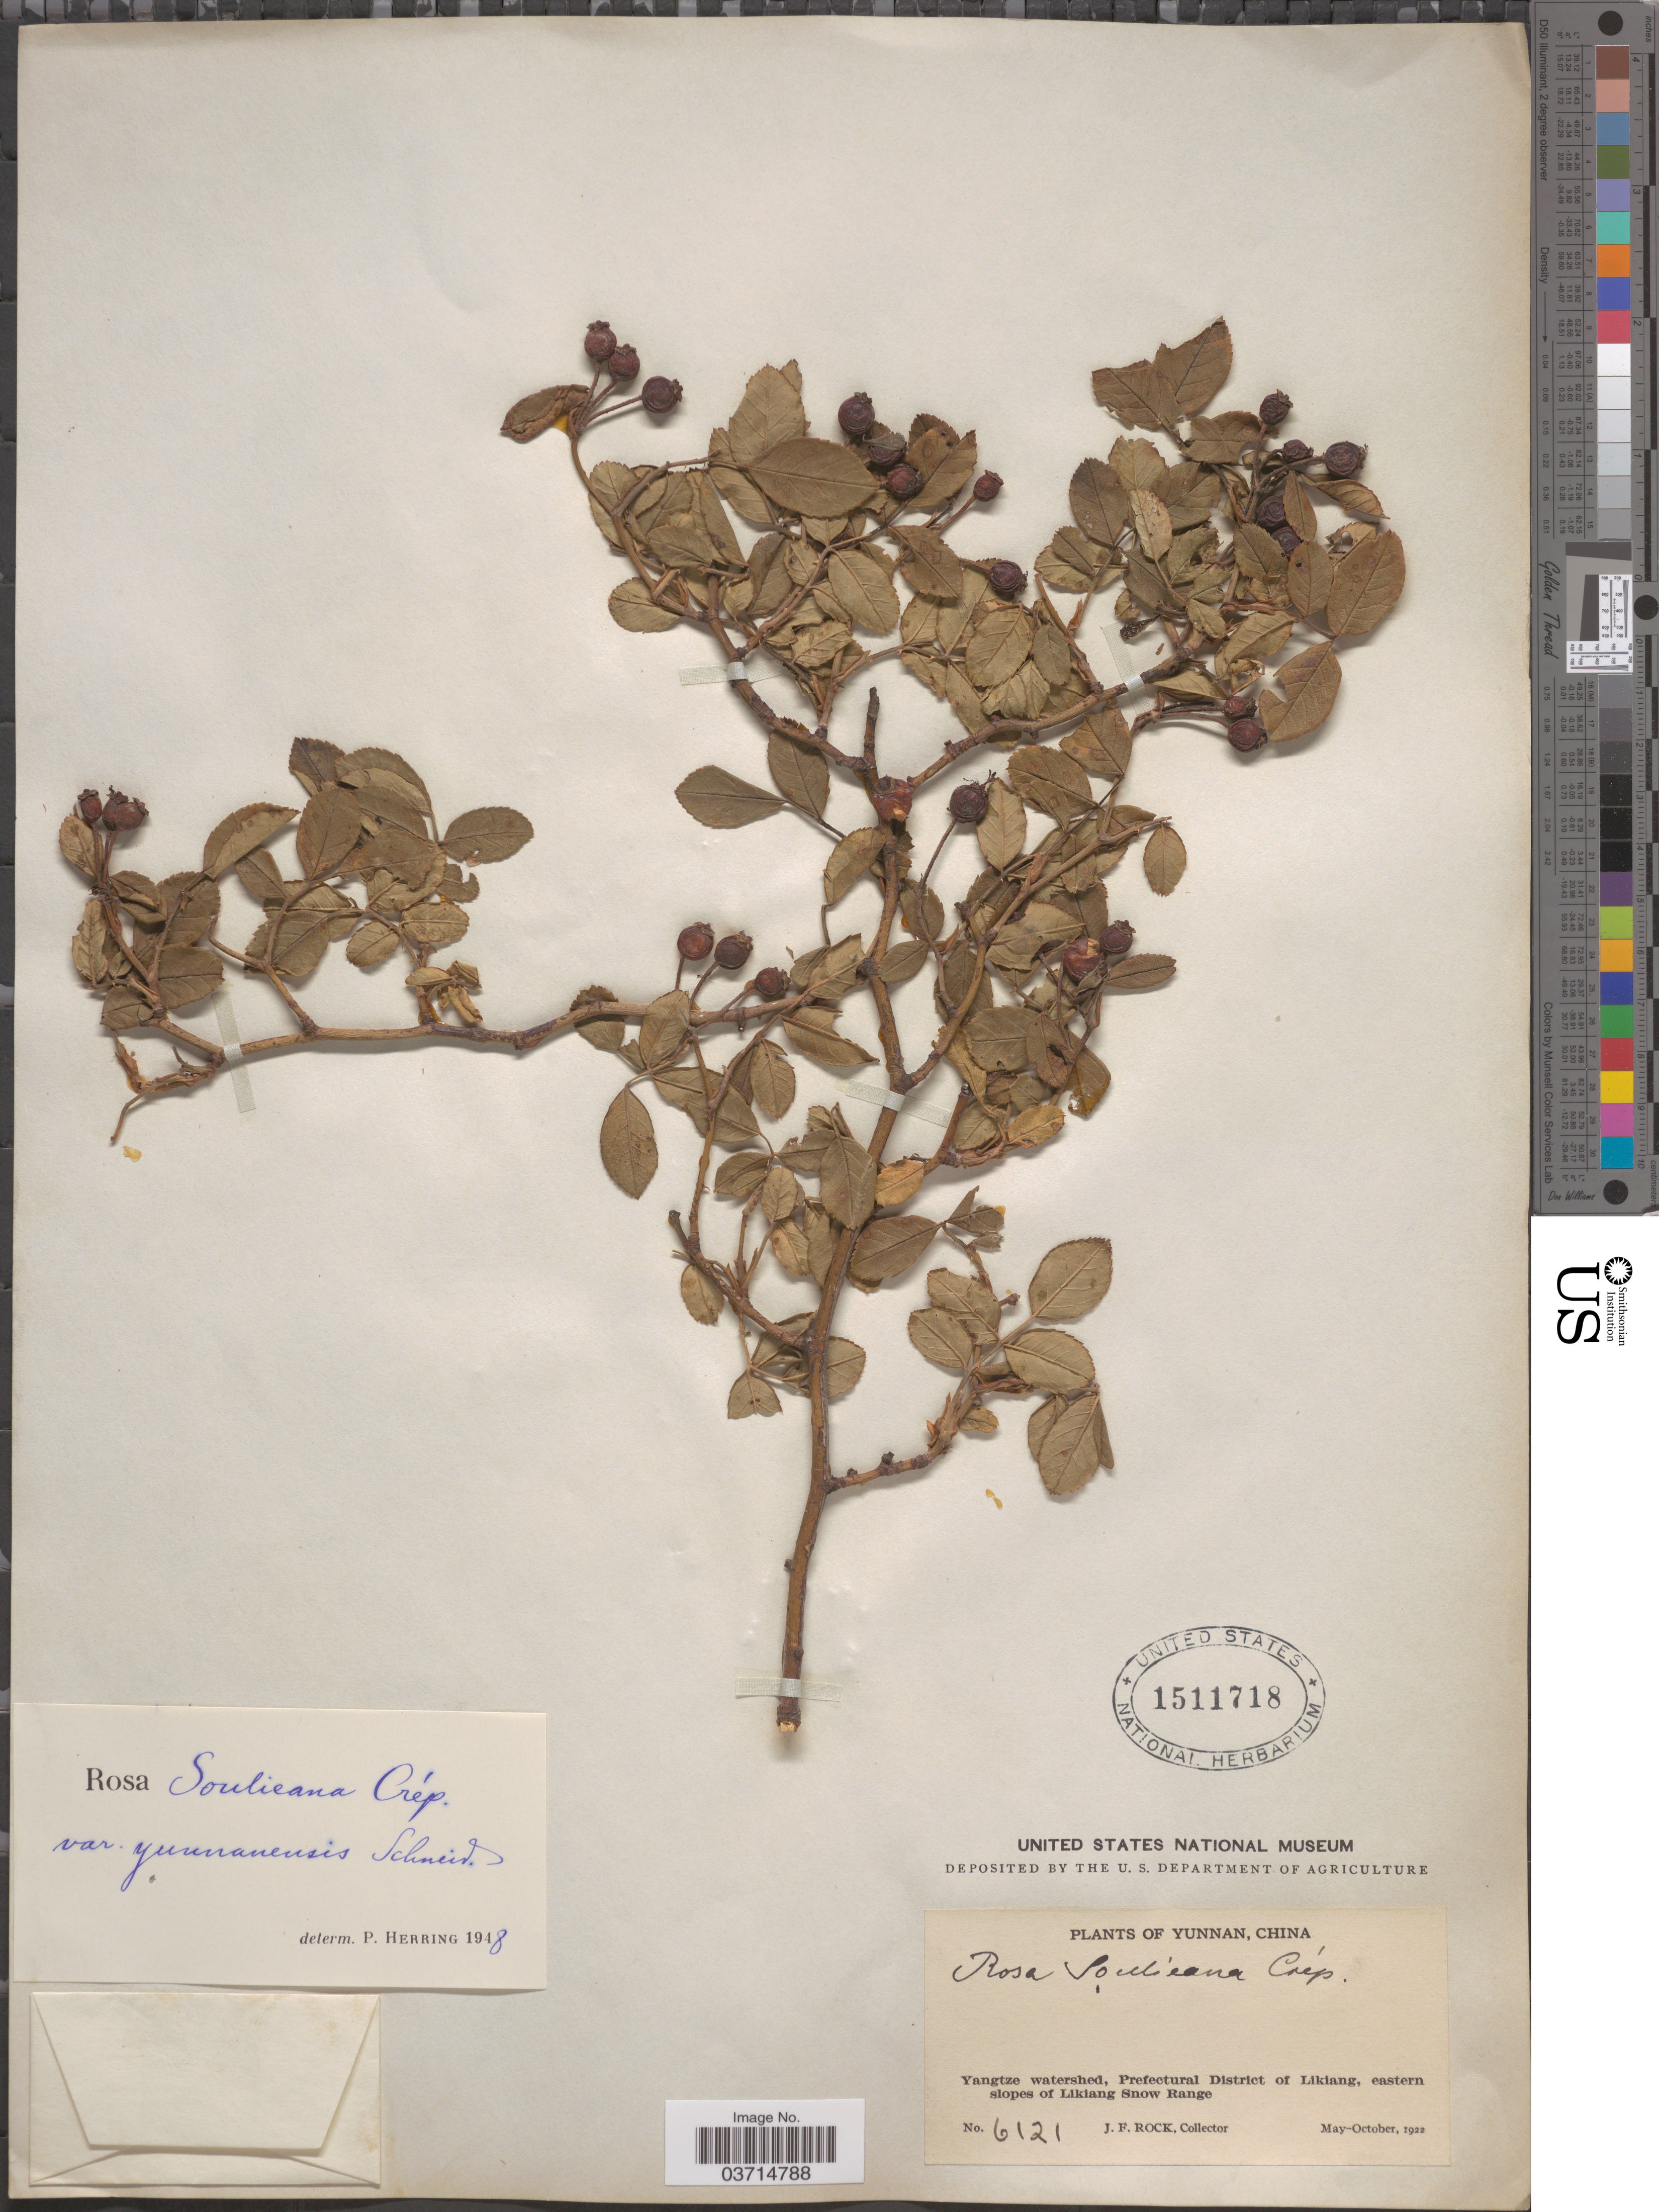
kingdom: Plantae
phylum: Tracheophyta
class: Magnoliopsida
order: Rosales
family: Rosaceae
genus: Rosa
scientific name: Rosa soulieana var. yunnanensis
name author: C.K. Schneid.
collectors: J. Rock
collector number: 6121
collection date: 1922-05/1922-10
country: China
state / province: Yunnan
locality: Yangtze watershed, Prefectural District of Likiang, eastern slopes of Likiang Snow Range.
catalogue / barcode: US 1511718